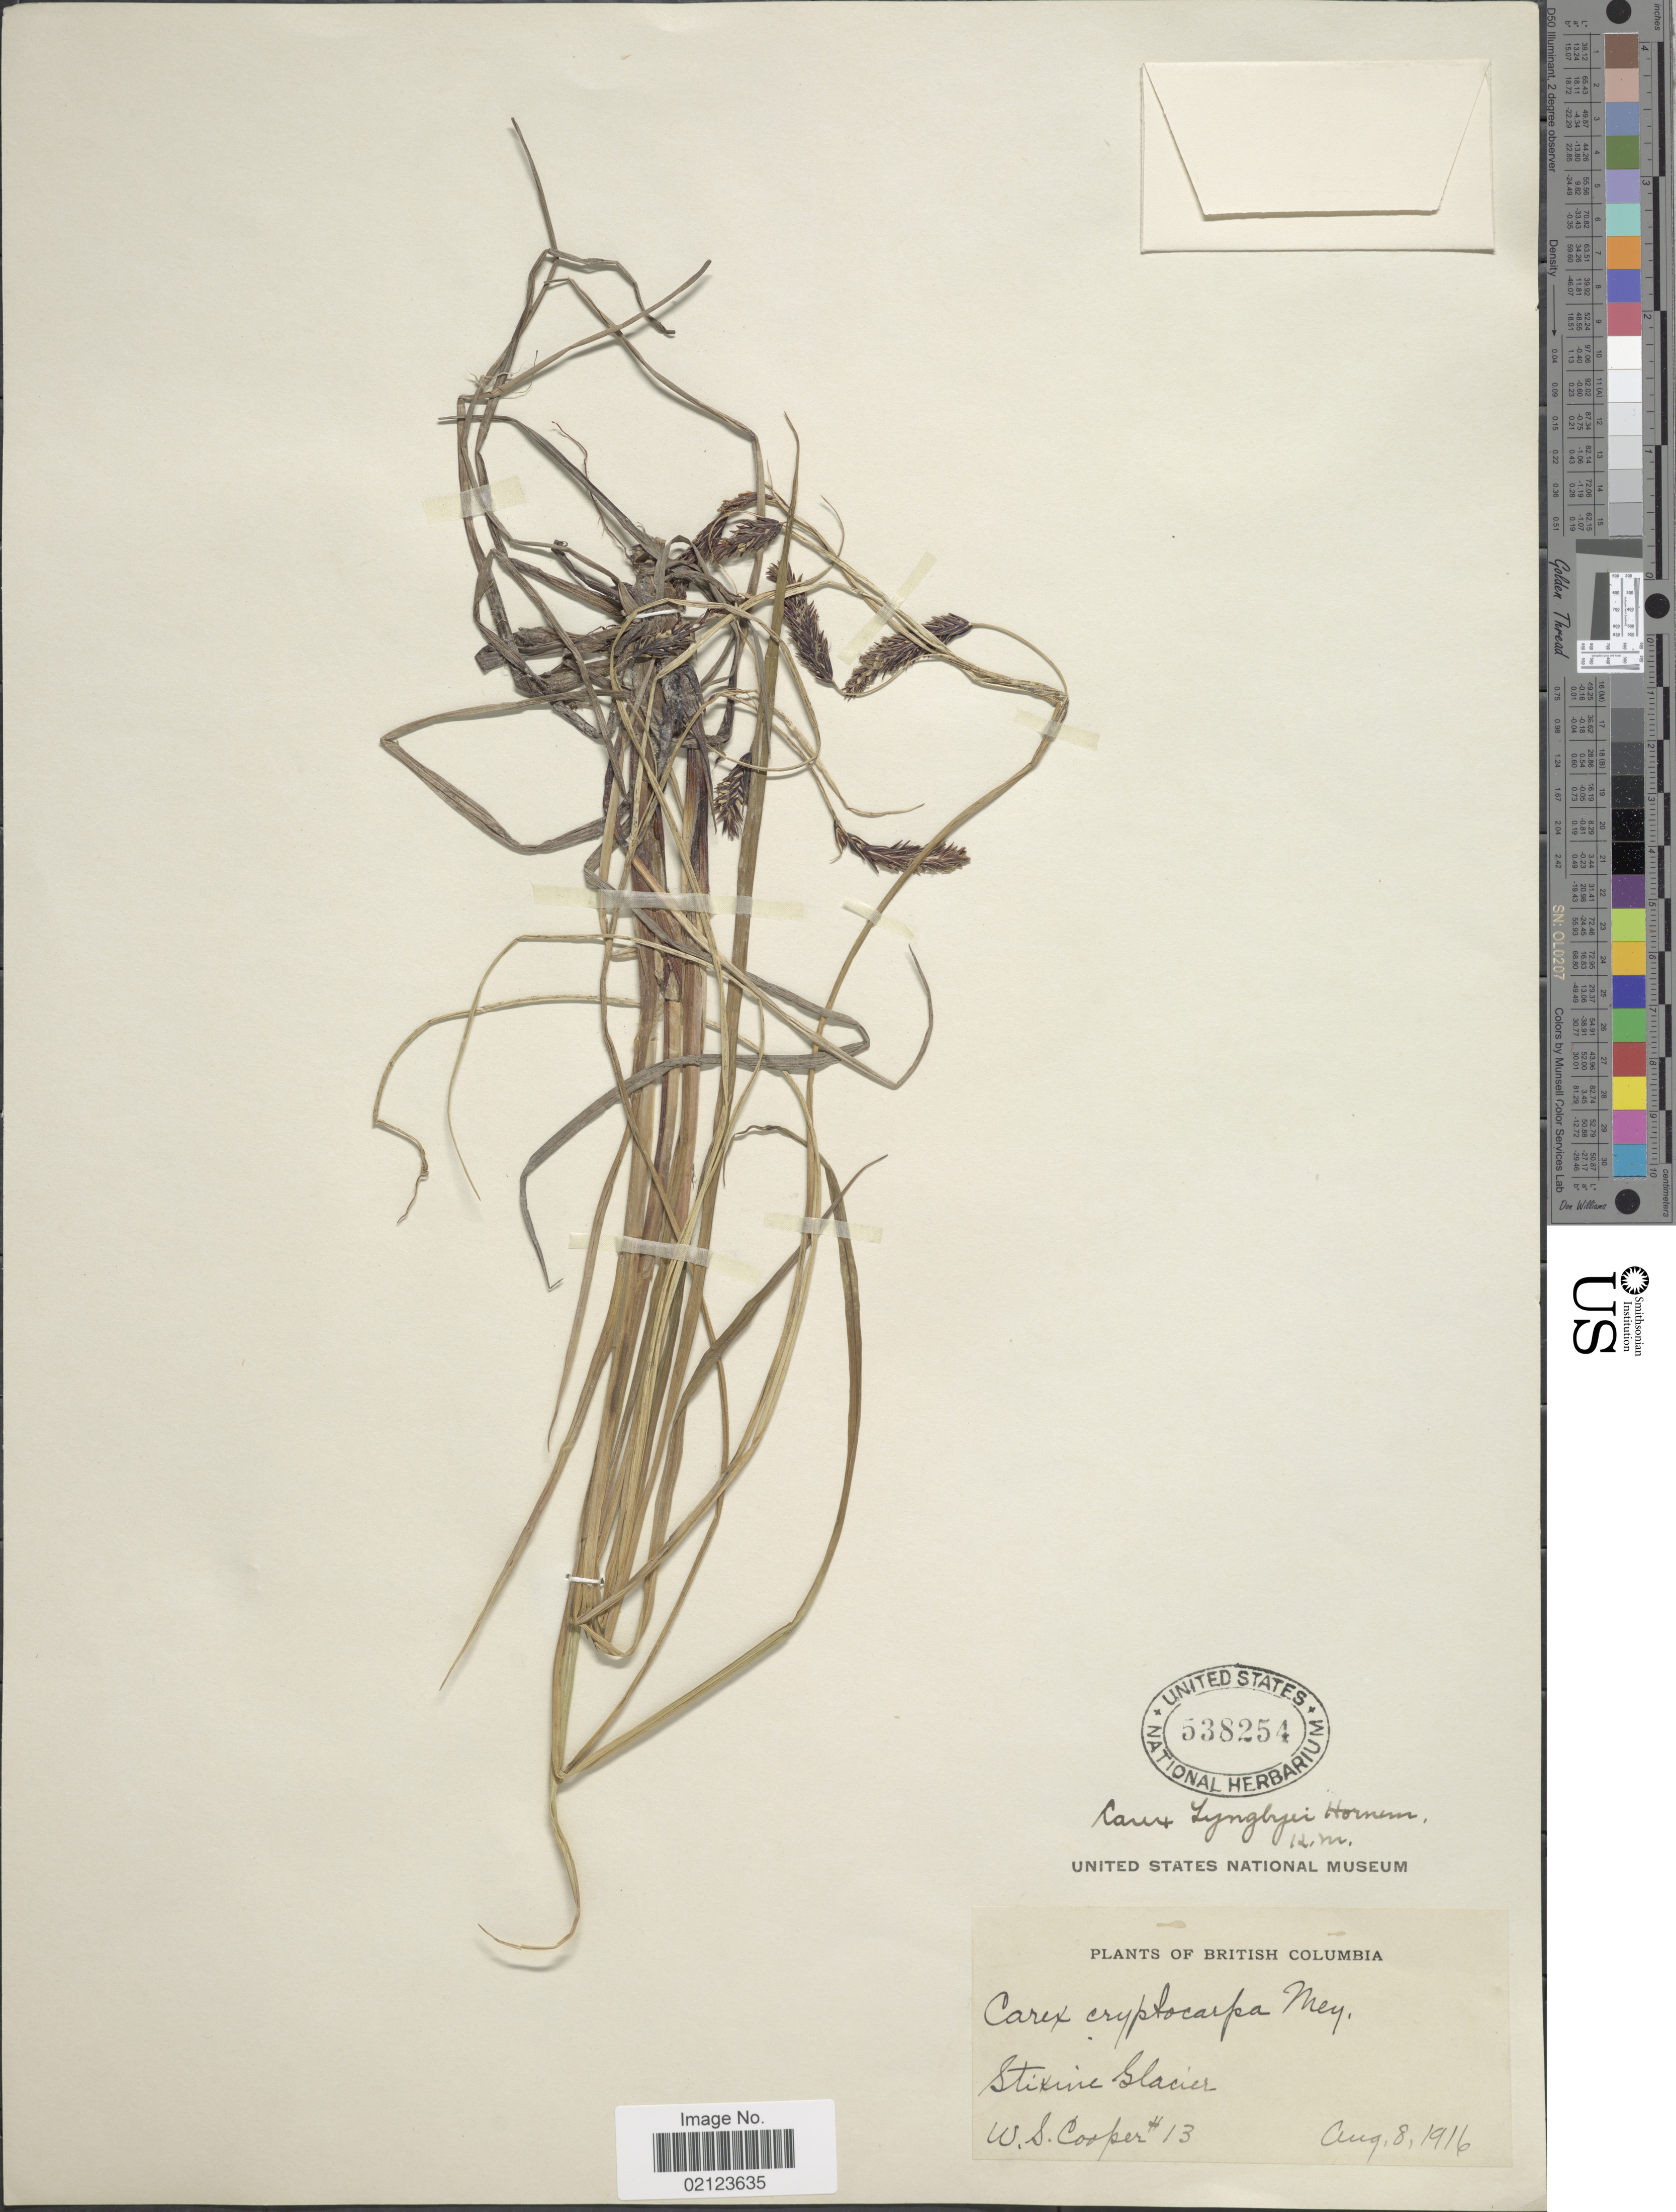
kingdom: Plantae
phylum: Tracheophyta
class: Liliopsida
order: Poales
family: Cyperaceae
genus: Carex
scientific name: Carex lyngbyei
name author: Hornem.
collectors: W. Cooper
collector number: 13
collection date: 1916-08-08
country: Canada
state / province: British Columbia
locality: Stikine Glacier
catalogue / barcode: US 538254